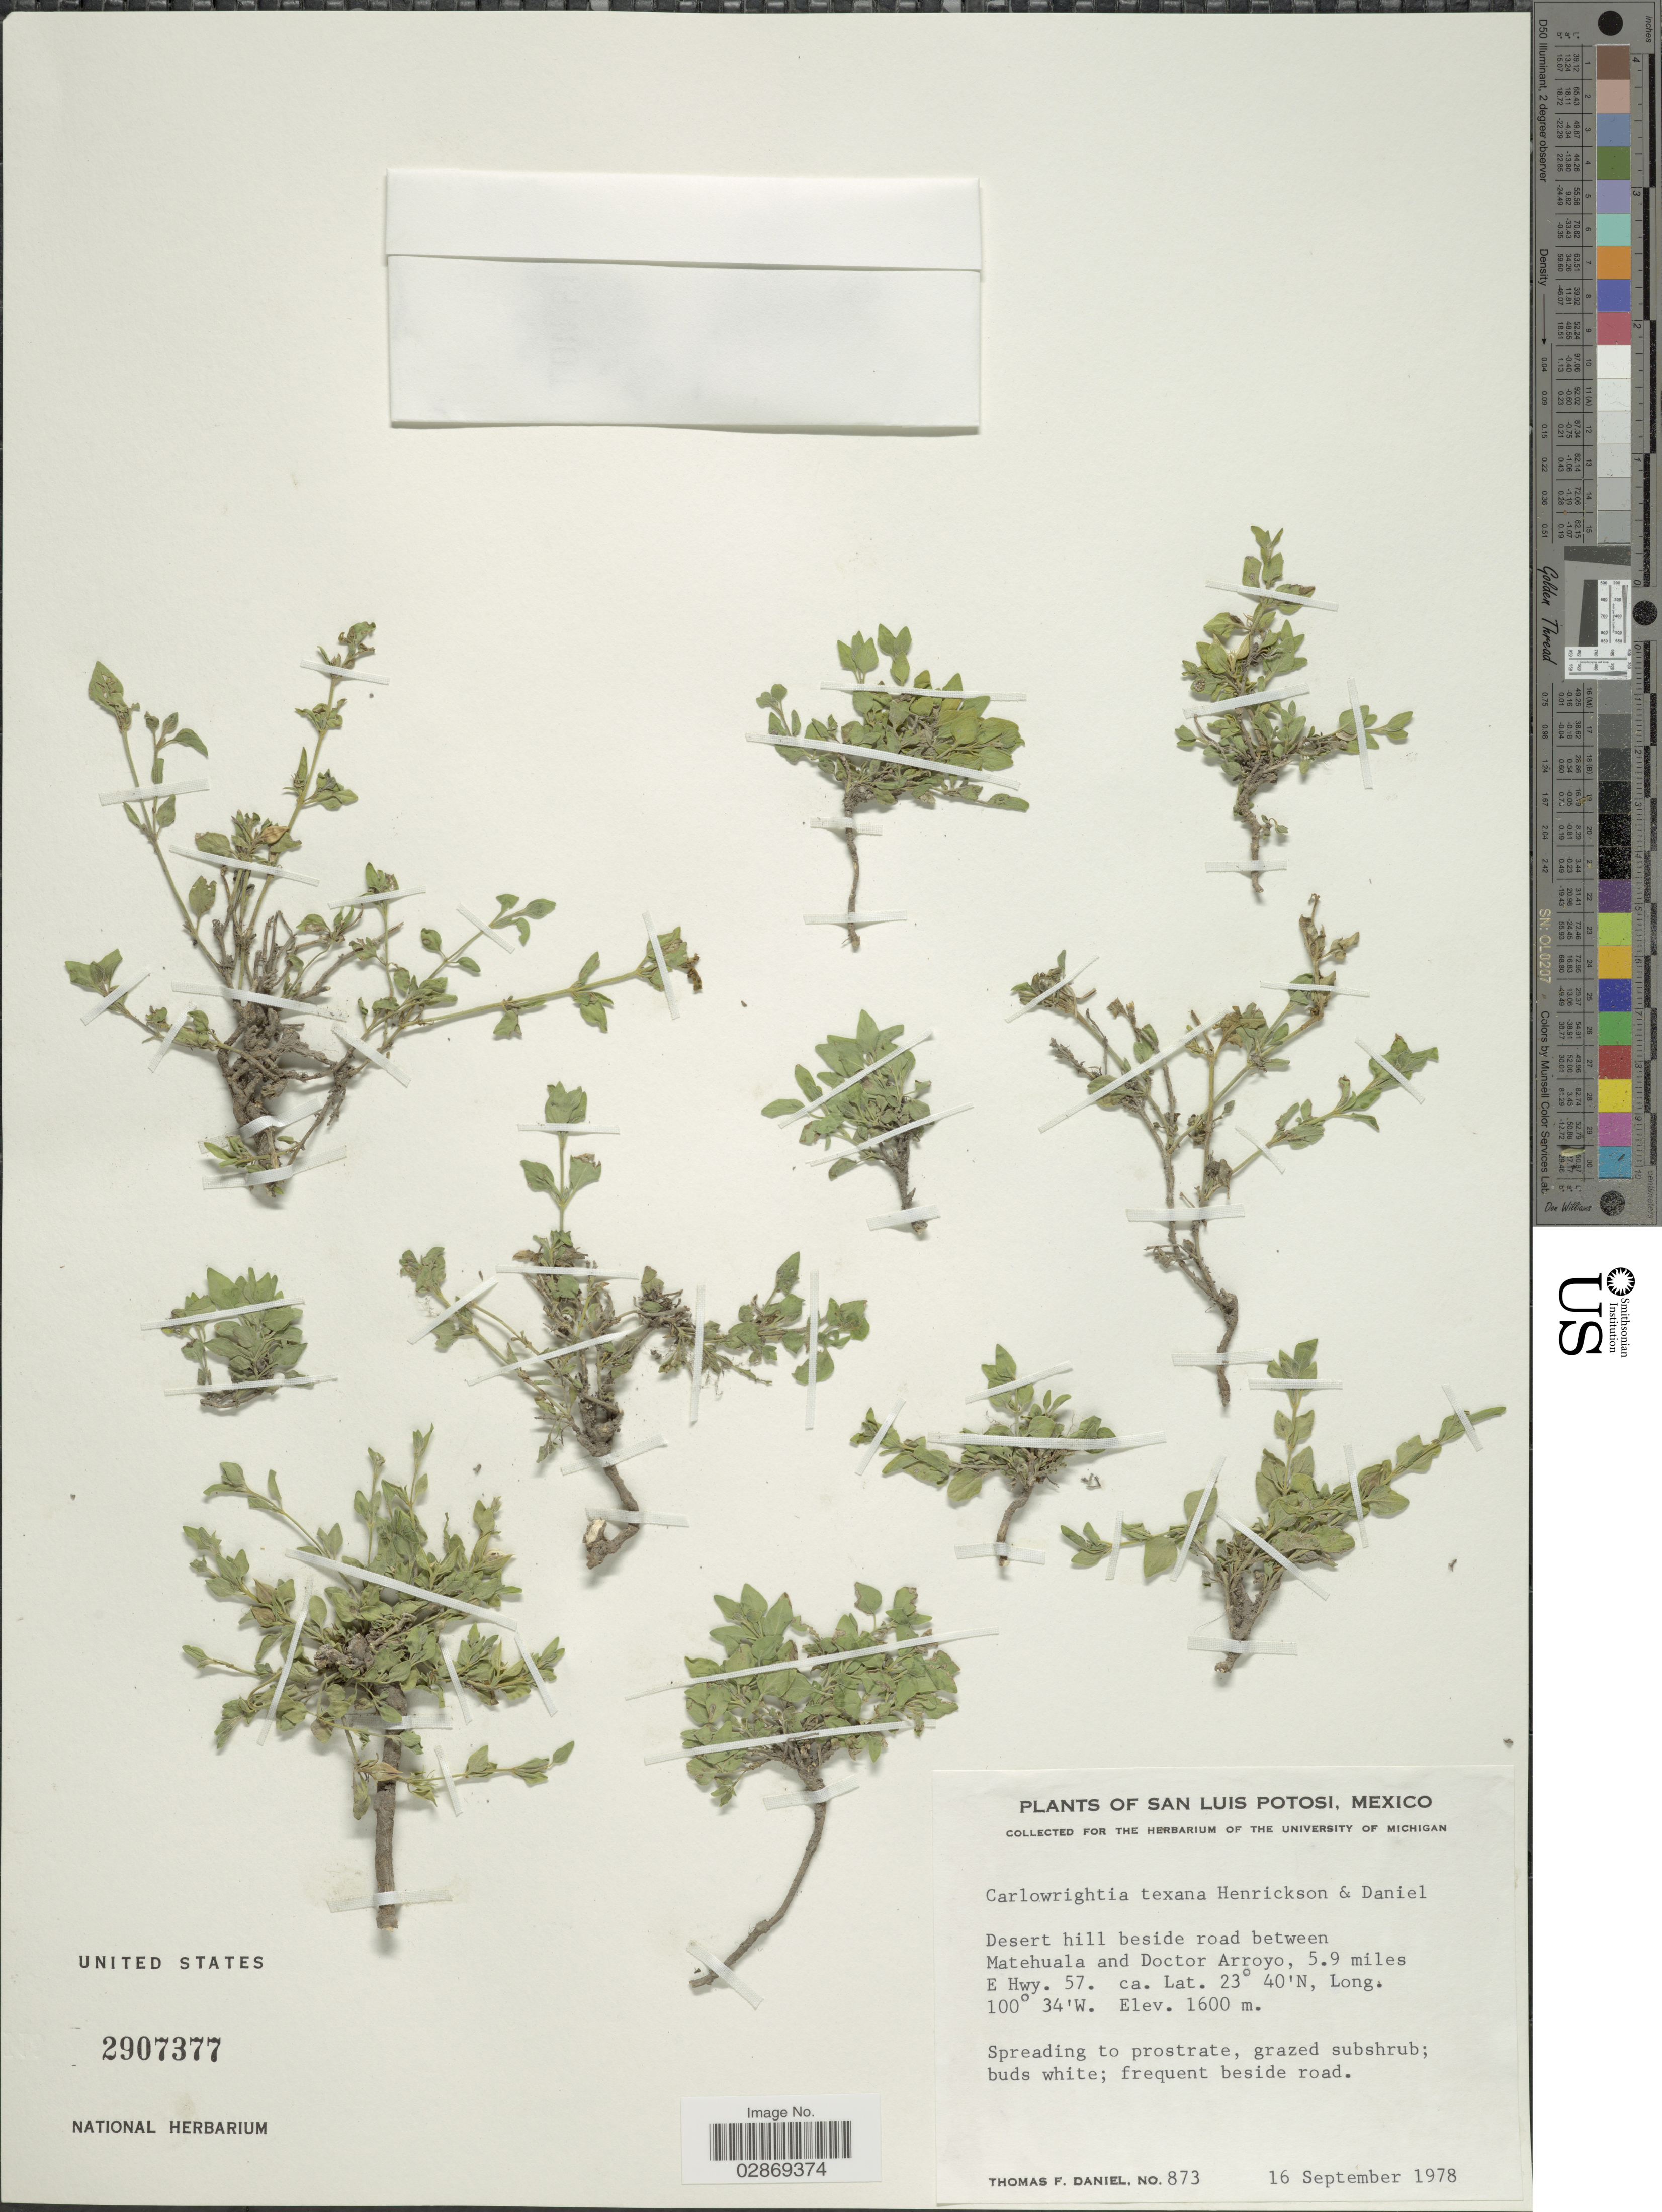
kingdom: Plantae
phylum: Tracheophyta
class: Magnoliopsida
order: Lamiales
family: Acanthaceae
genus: Carlowrightia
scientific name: Carlowrightia texana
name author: Henrickson & T.F. Daniel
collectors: T. F. Daniel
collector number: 873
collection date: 1978-09-16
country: Mexico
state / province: San Luis Potosí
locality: Desert hill beside road between Matehuala and Doctor Arroyo, 5.9 miles E Hwy. 57.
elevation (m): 1600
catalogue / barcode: US 2907377